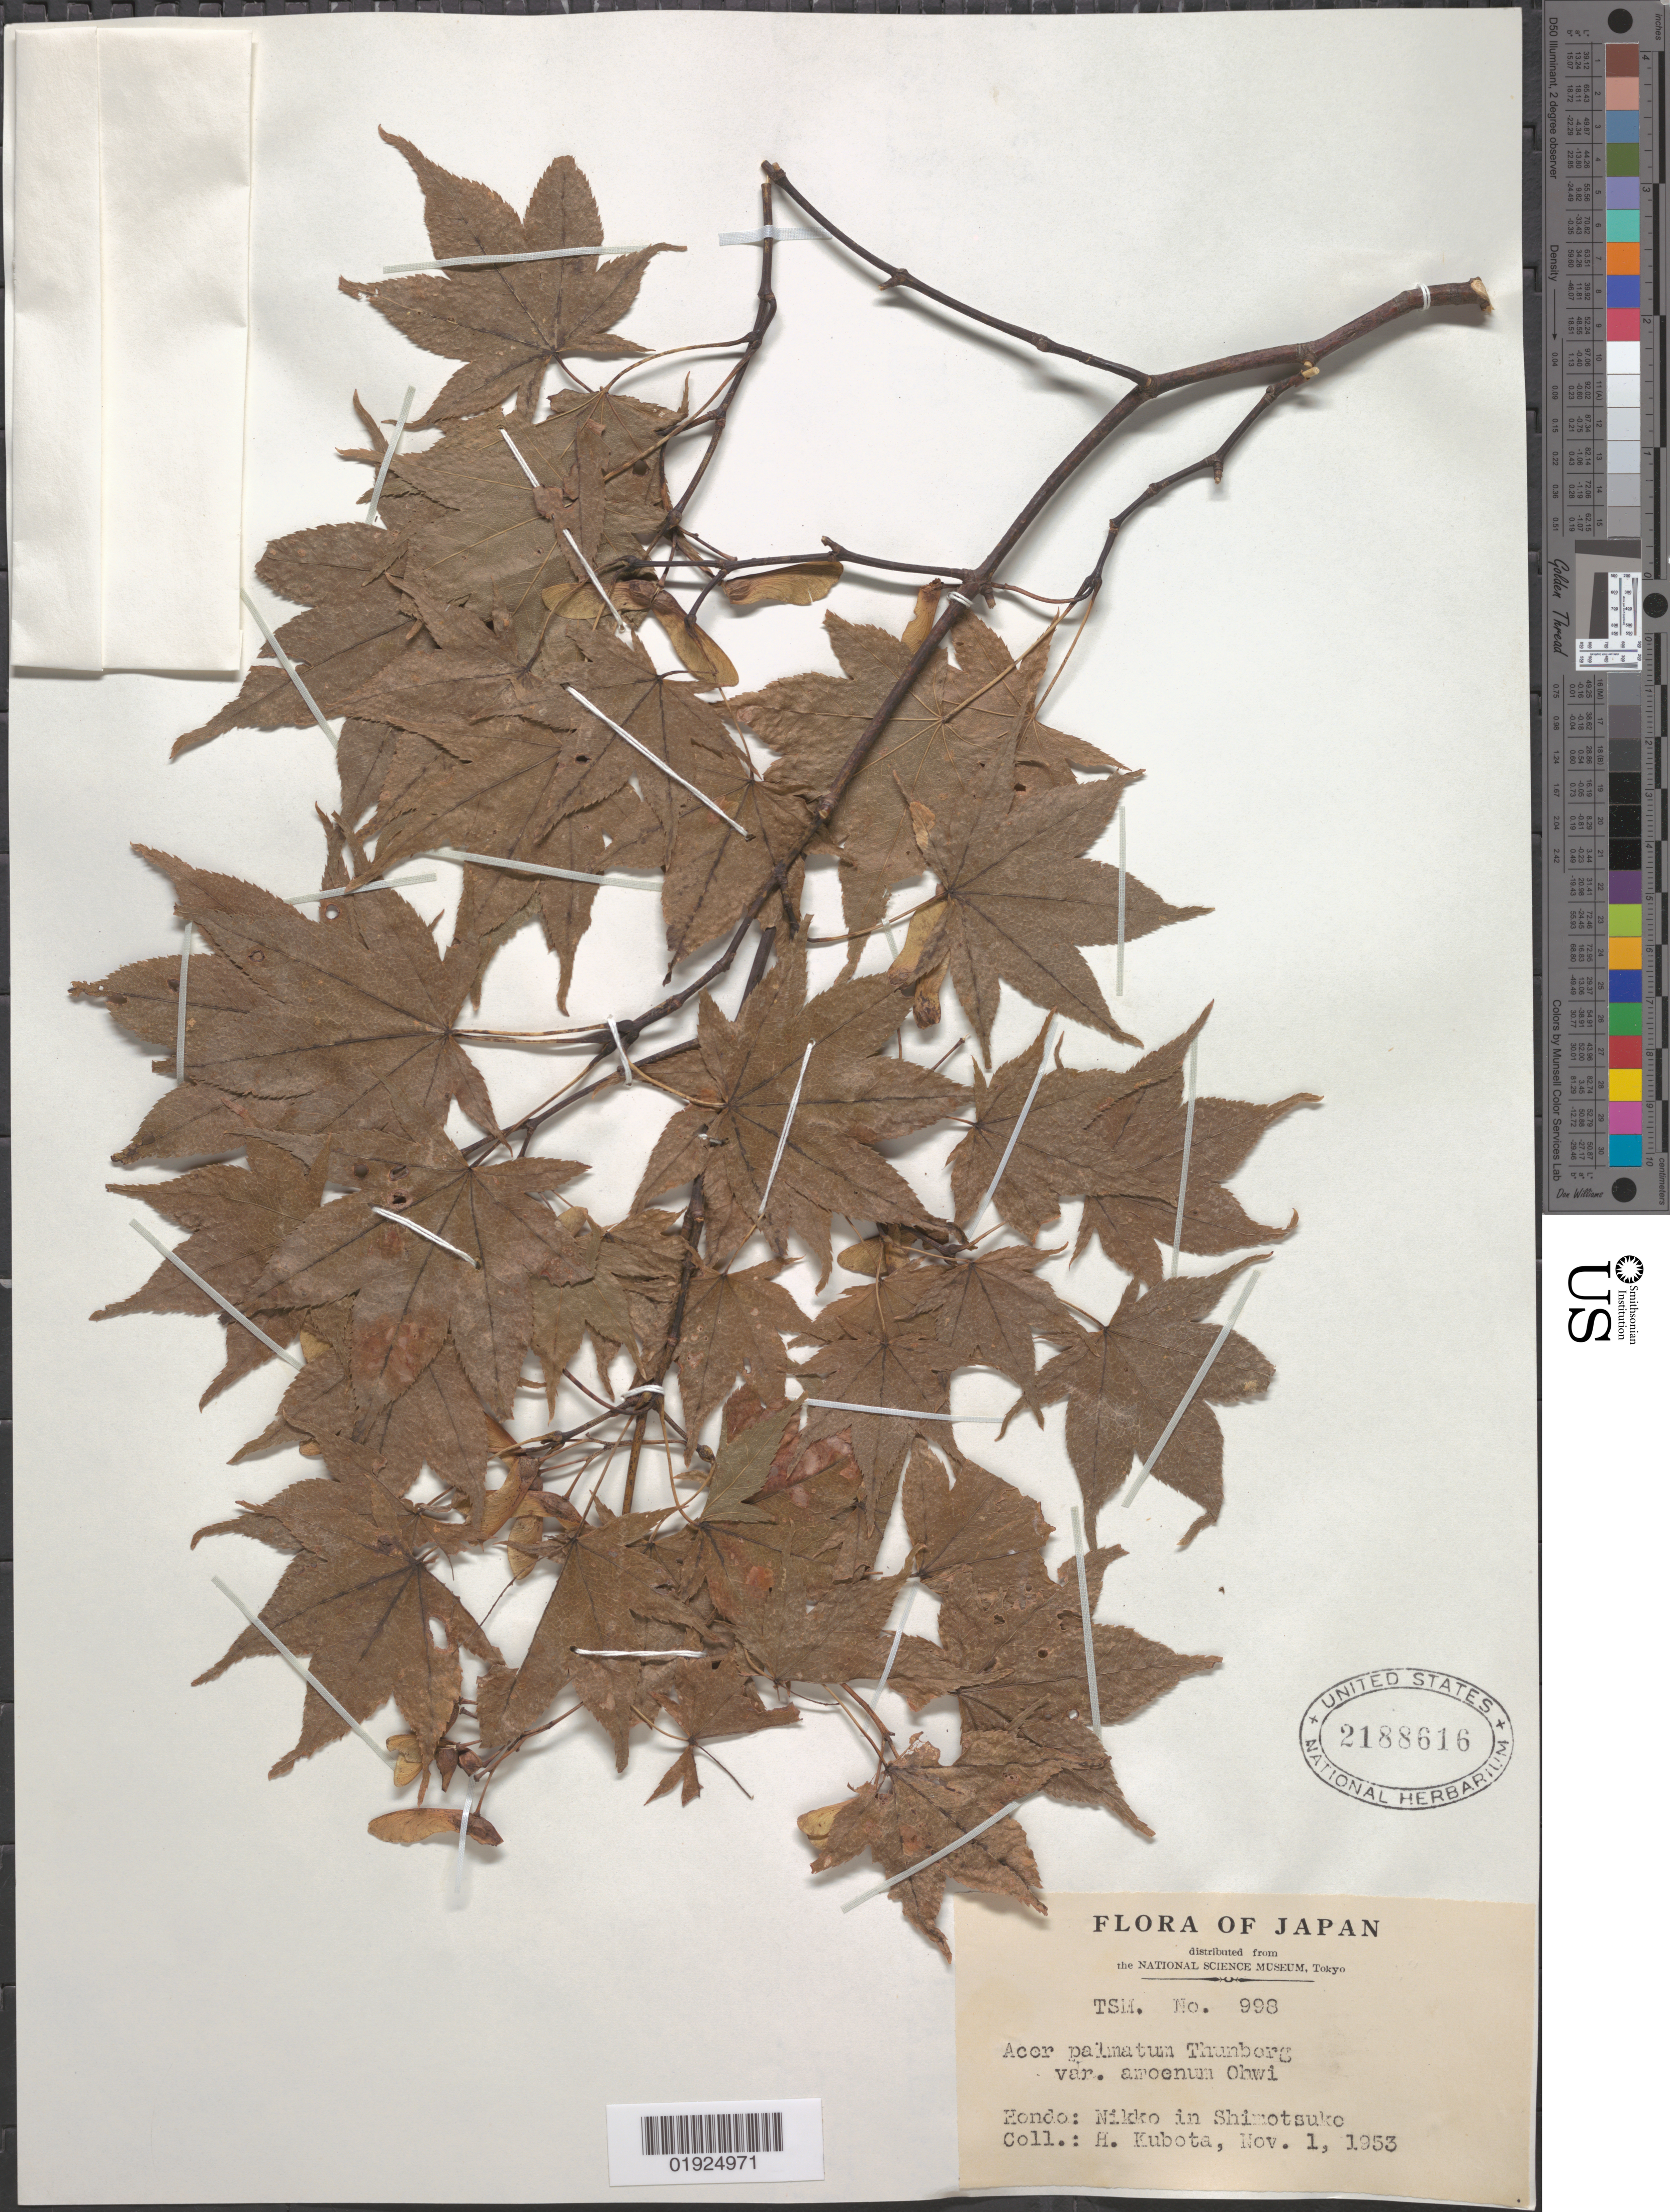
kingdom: Plantae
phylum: Tracheophyta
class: Magnoliopsida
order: Sapindales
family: Sapindaceae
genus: Acer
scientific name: Acer palmatum var. amoenum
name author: (Carrière) Ohwi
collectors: H. Kubota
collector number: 998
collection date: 1953-11-01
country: Japan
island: Honshu I.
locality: Hondo [Honshu]: Nikko in Shimotsuko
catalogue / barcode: US 2188616